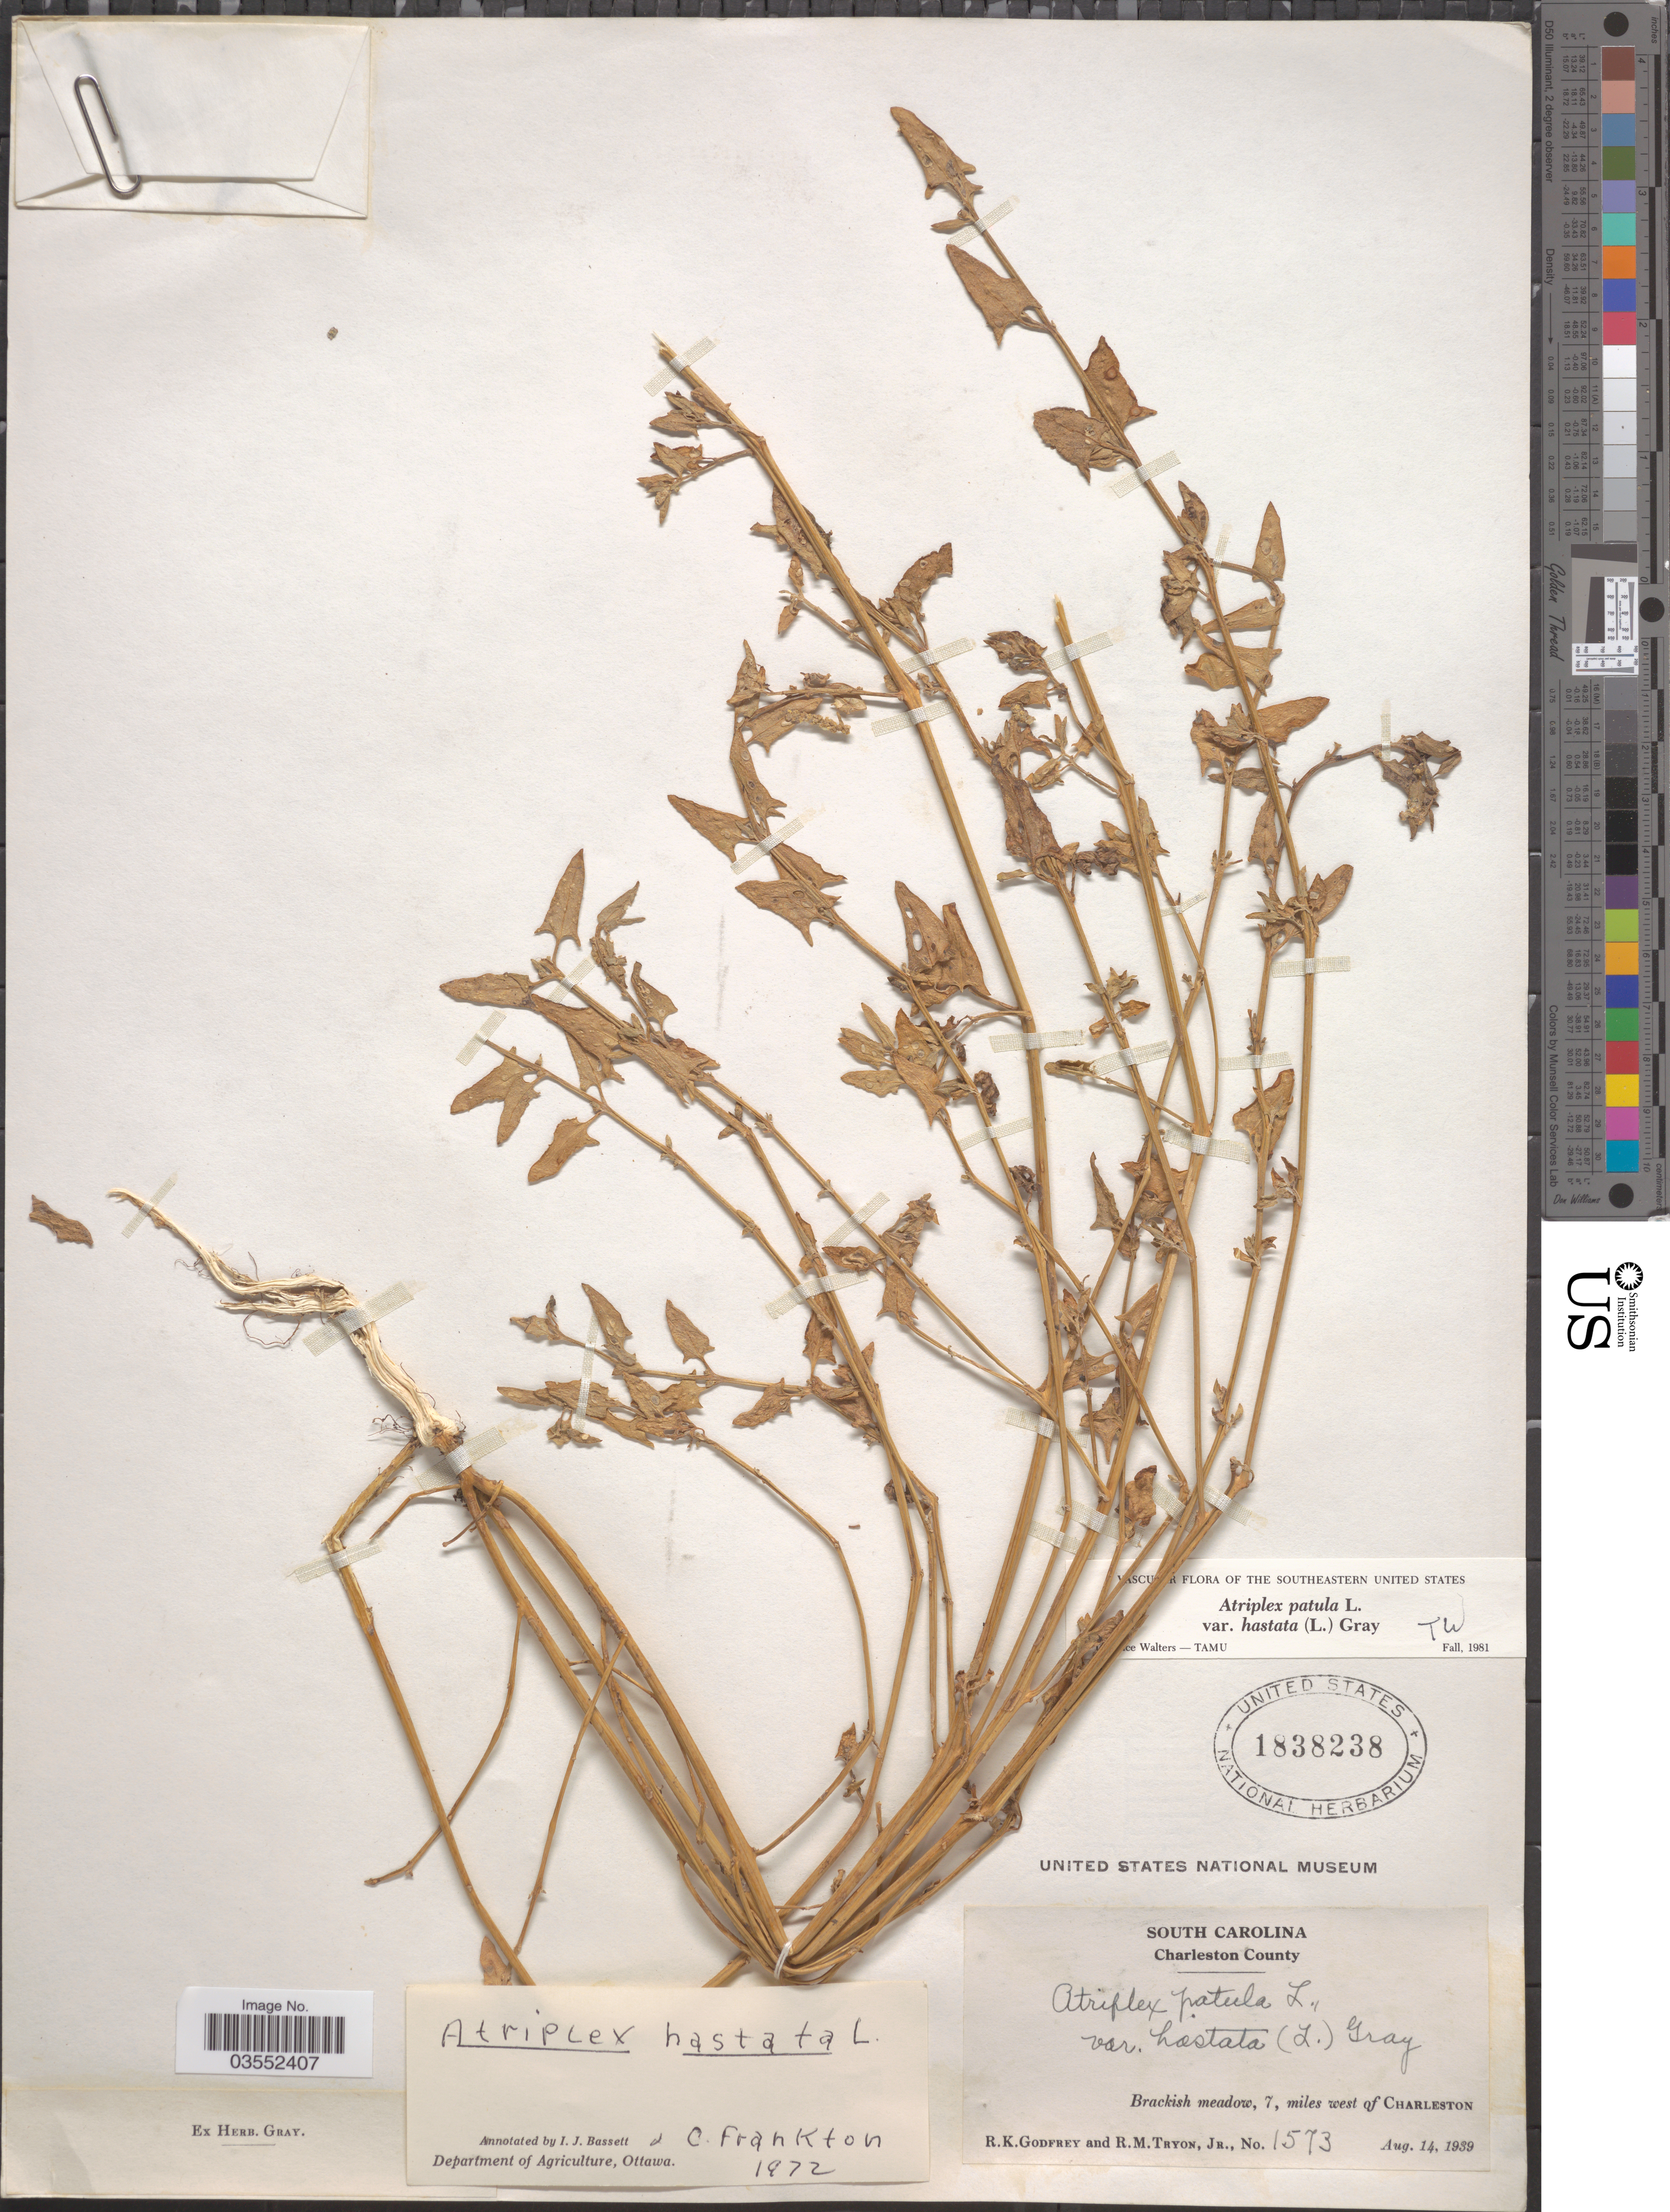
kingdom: Plantae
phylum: Tracheophyta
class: Magnoliopsida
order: Caryophyllales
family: Amaranthaceae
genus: Atriplex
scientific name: Atriplex patula var. hastata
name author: (L.) A. Gray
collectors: R. K. Godfrey & R. Tryon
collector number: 1573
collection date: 1939-08-14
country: United States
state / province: South Carolina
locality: Charleston County. Brackish meadow, 7, miles west of Charleston.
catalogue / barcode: US 1838238